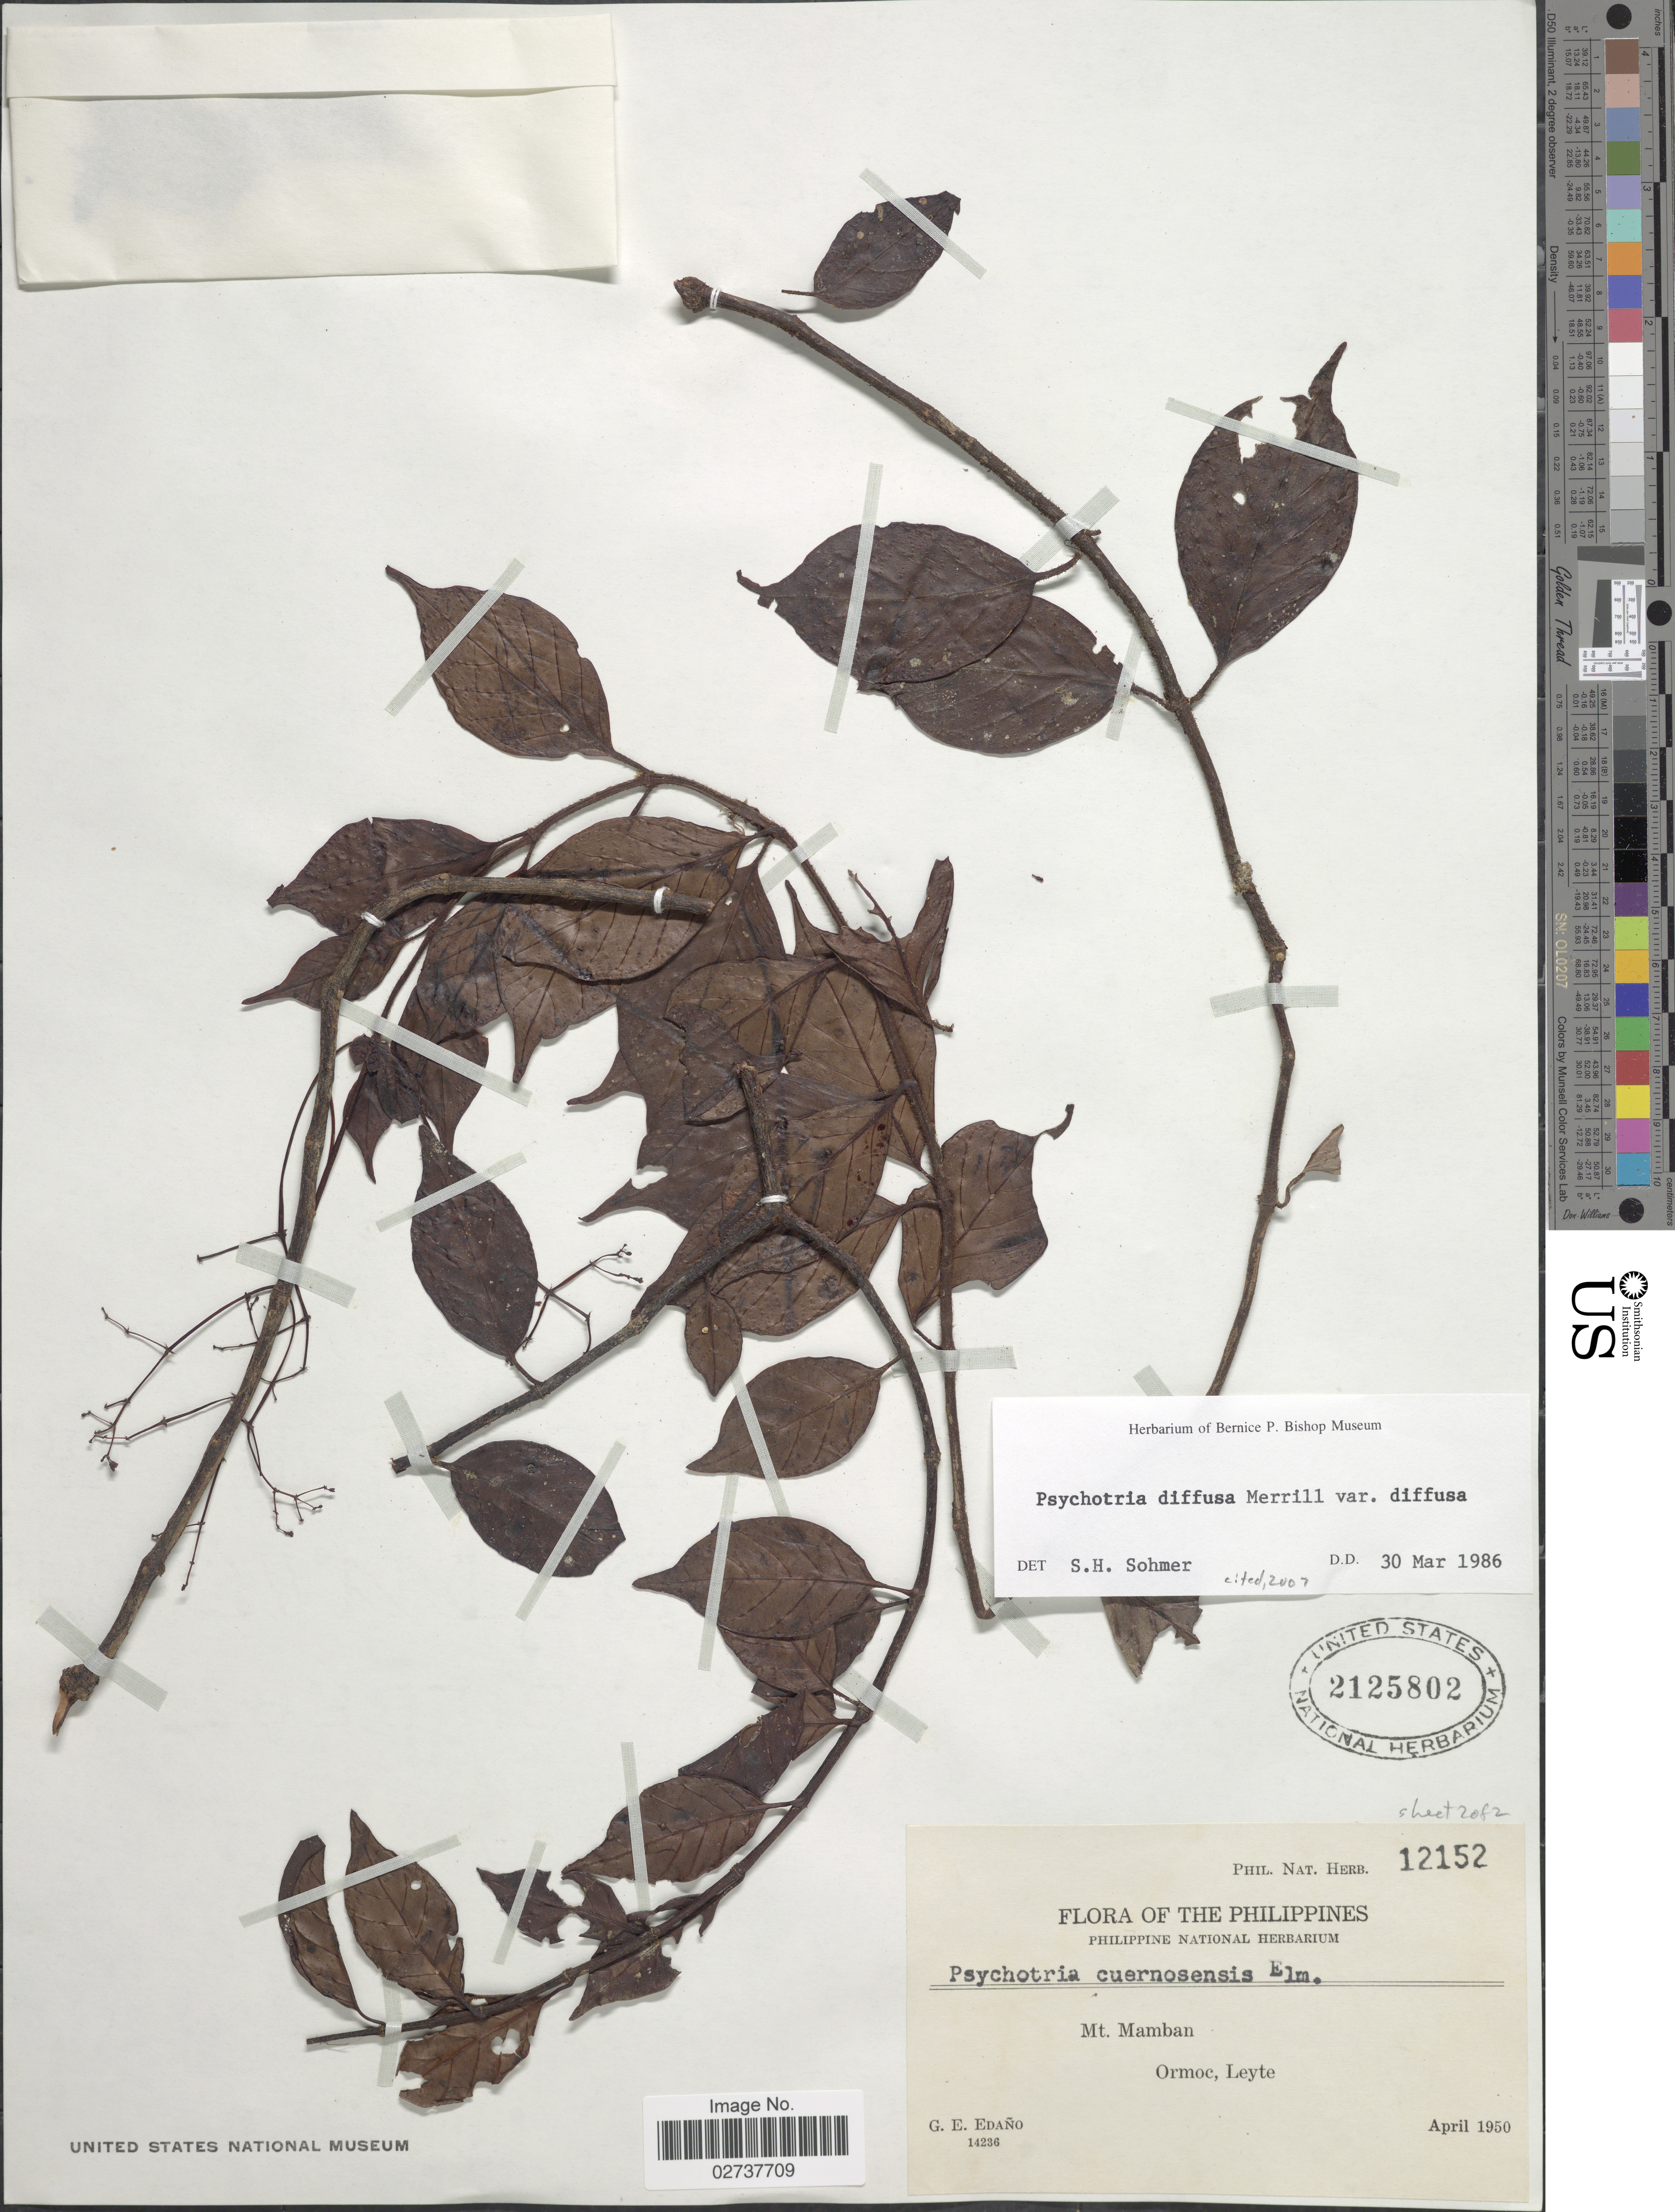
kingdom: Plantae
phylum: Tracheophyta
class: Magnoliopsida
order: Gentianales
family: Rubiaceae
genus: Psychotria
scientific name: Psychotria diffusa var. diffusa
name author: Merr.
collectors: G. E. Edaño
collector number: Phil. Nat. Herb. 12152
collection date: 1950-04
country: Philippines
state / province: Eastern Visayas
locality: Mt. Mamban, Ormoc, Leyte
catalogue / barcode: US 2125802